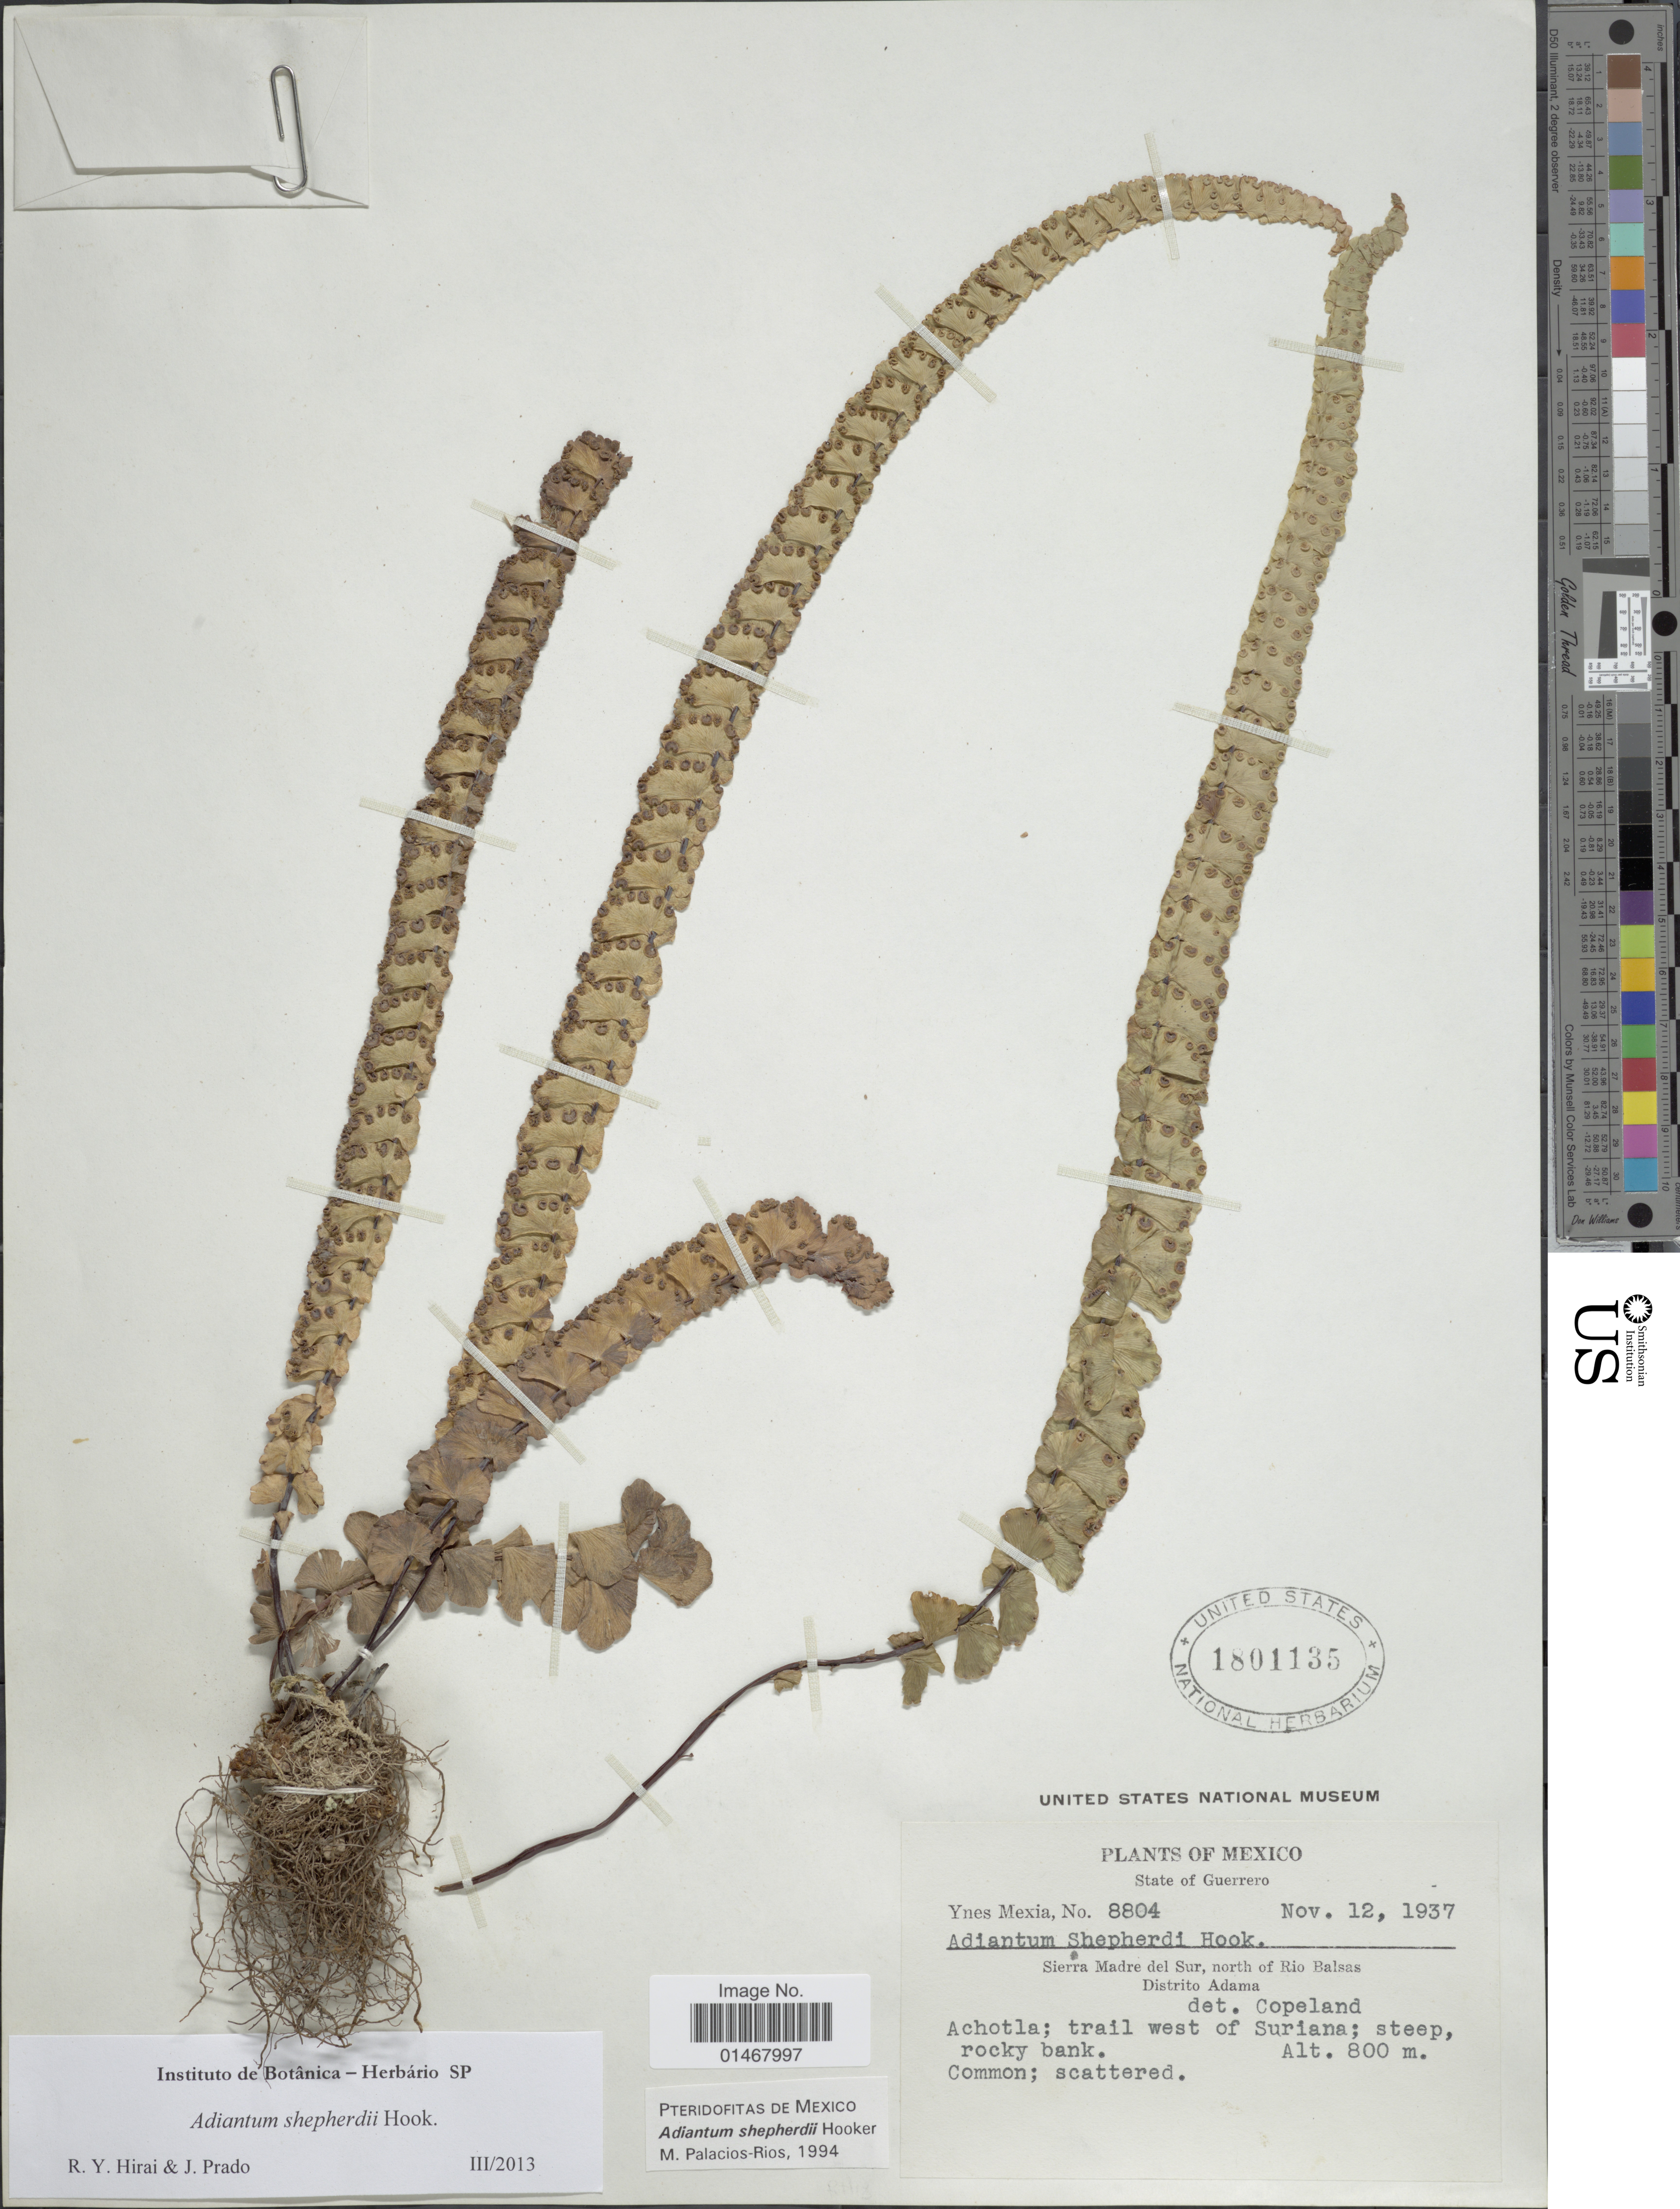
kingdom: Plantae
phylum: Tracheophyta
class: Polypodiopsida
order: Polypodiales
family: Pteridaceae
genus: Adiantum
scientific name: Adiantum shepherdii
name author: Hook.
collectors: Y. Mexia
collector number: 8804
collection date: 1937-11-12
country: Mexico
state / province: Guerrero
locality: Sierra Madre del Sur, north of Rio Balsas, Distrito Adama, Achotla; trail west of Suriana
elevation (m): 800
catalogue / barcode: US 1801135